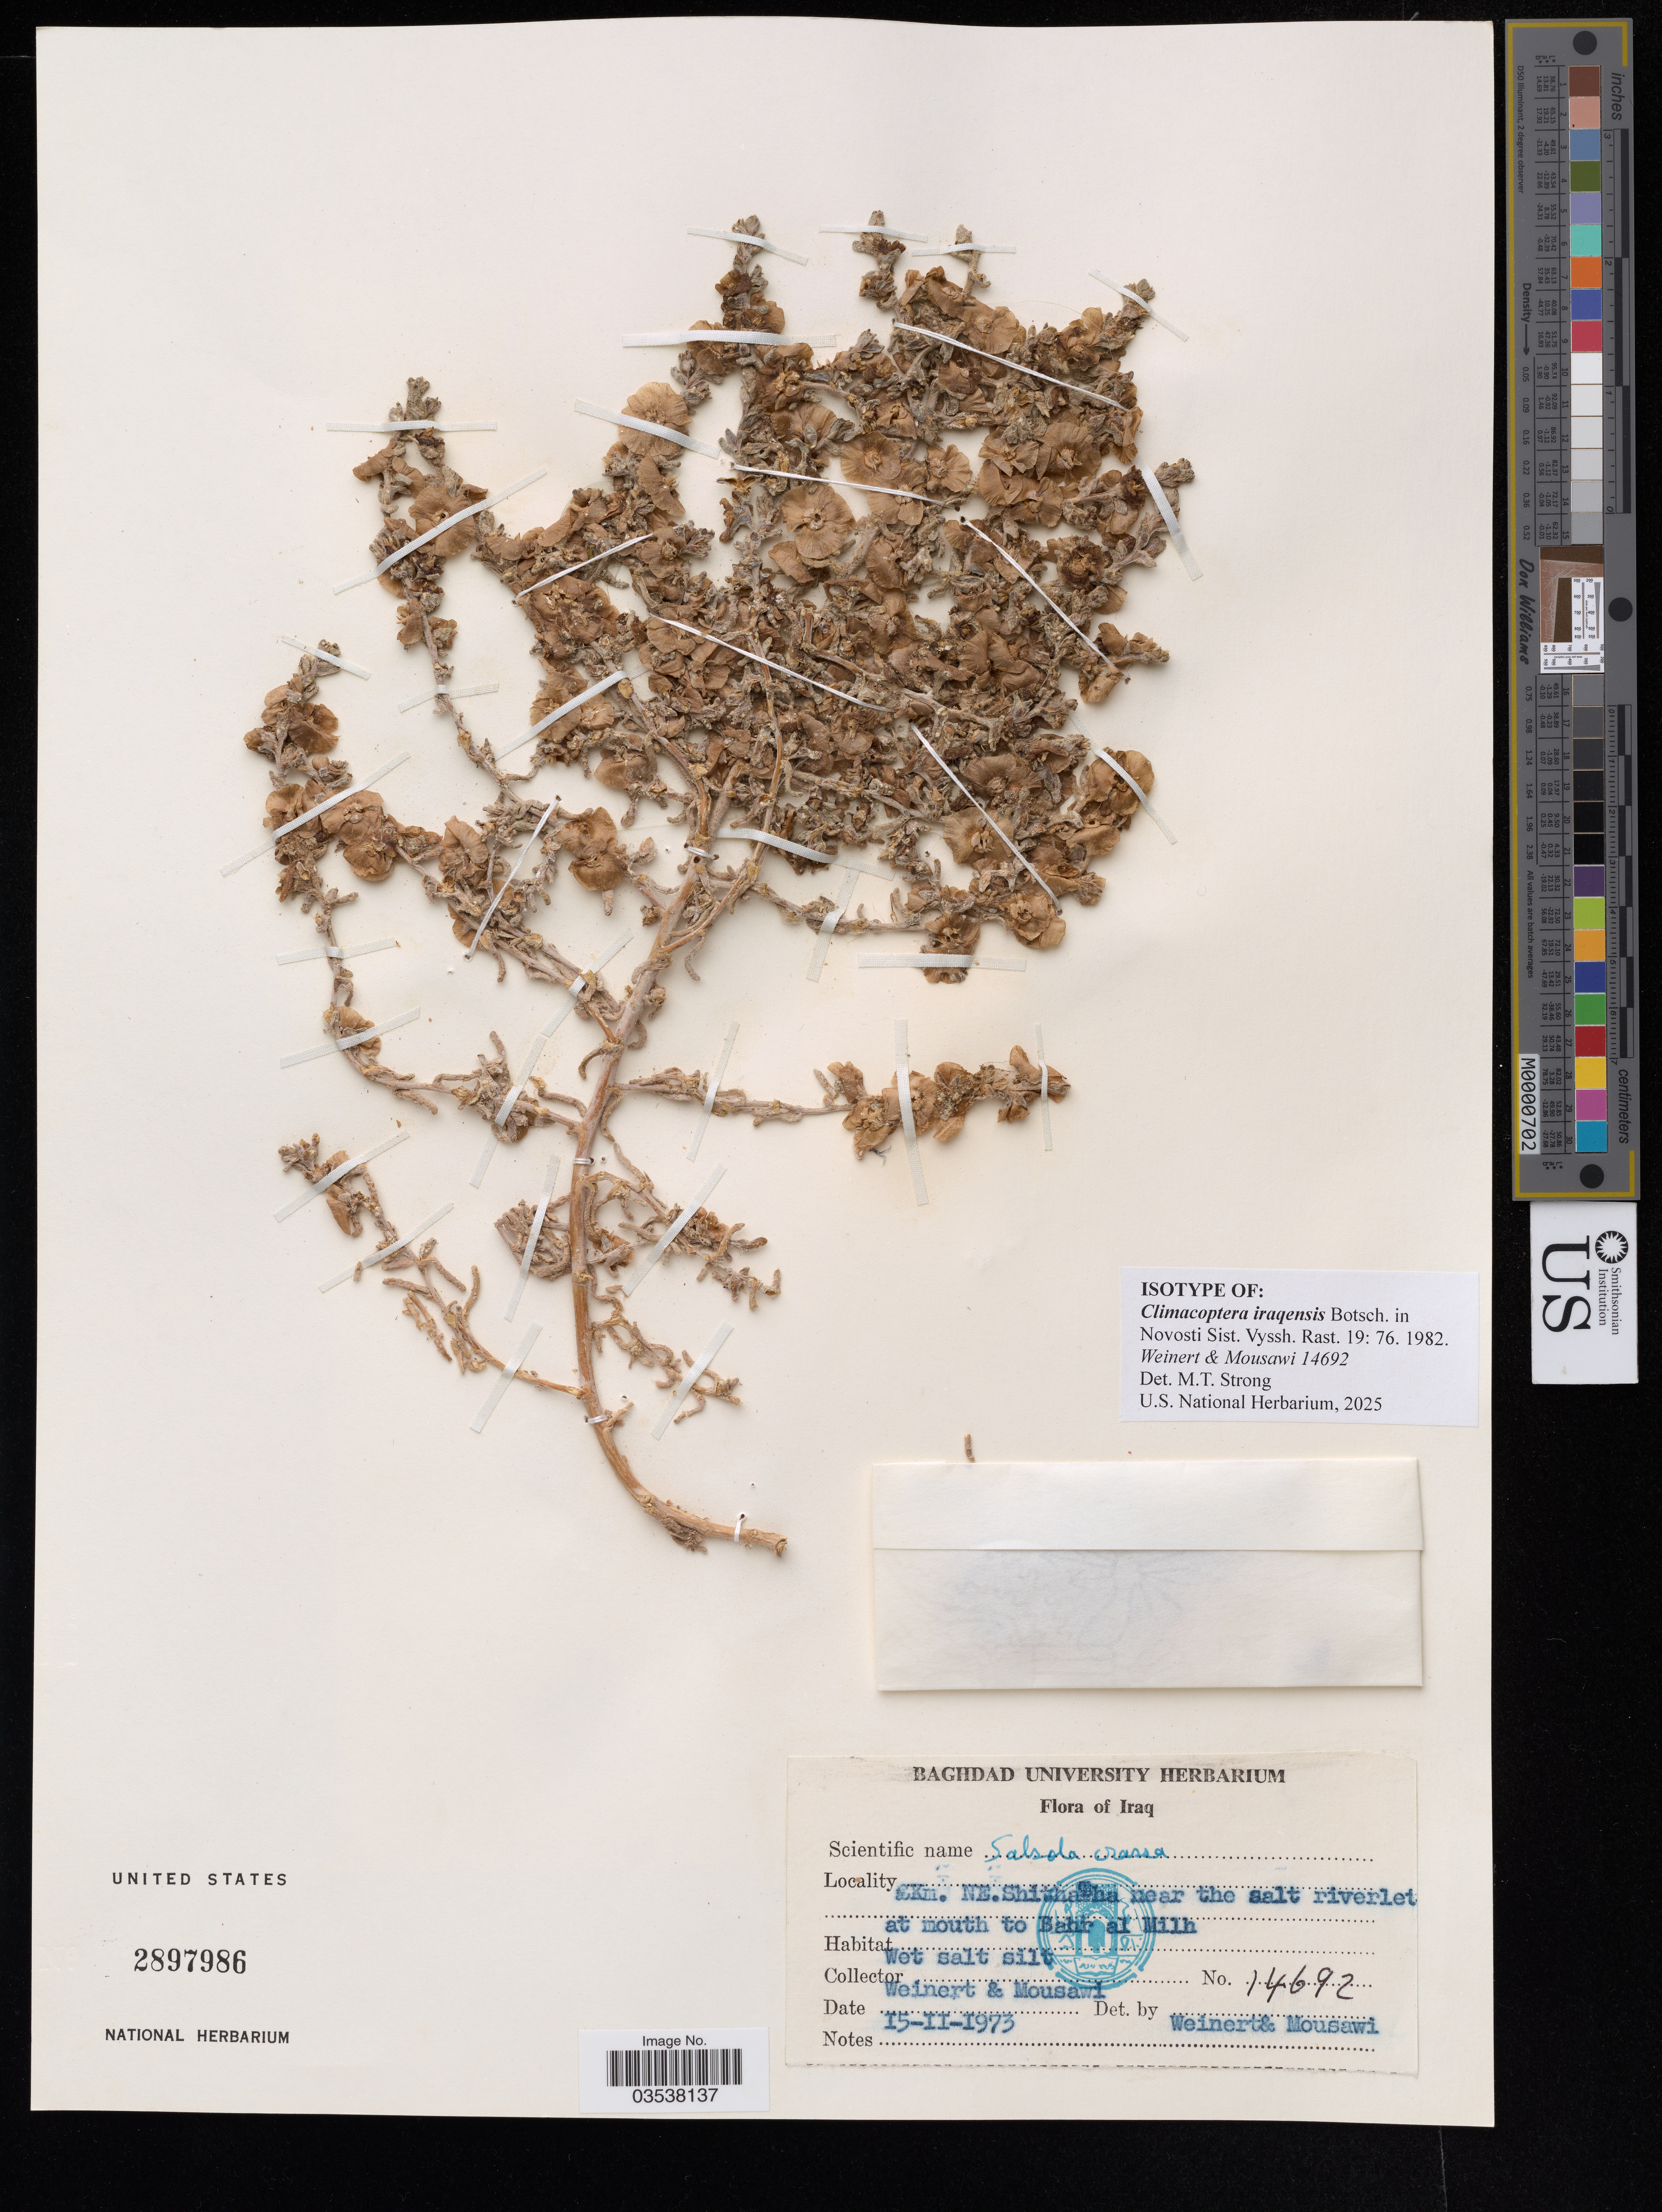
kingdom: Plantae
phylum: Tracheophyta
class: Magnoliopsida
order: Caryophyllales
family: Amaranthaceae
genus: Climacoptera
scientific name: Climacoptera iraqensis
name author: Botsch.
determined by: Strong, Mark T., (BOT), Smithsonian Institution - National Museum of Natural History (UNITED STATES)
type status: Isotype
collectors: Weinert, -- & Mousawi, --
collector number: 14692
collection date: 1973-02-15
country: Iraq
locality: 3 [interpreted] Km. NE. Shithatha near the salt riverlet at mouth to Bahr al Milh.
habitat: wet salt silt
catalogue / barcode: US 2897986